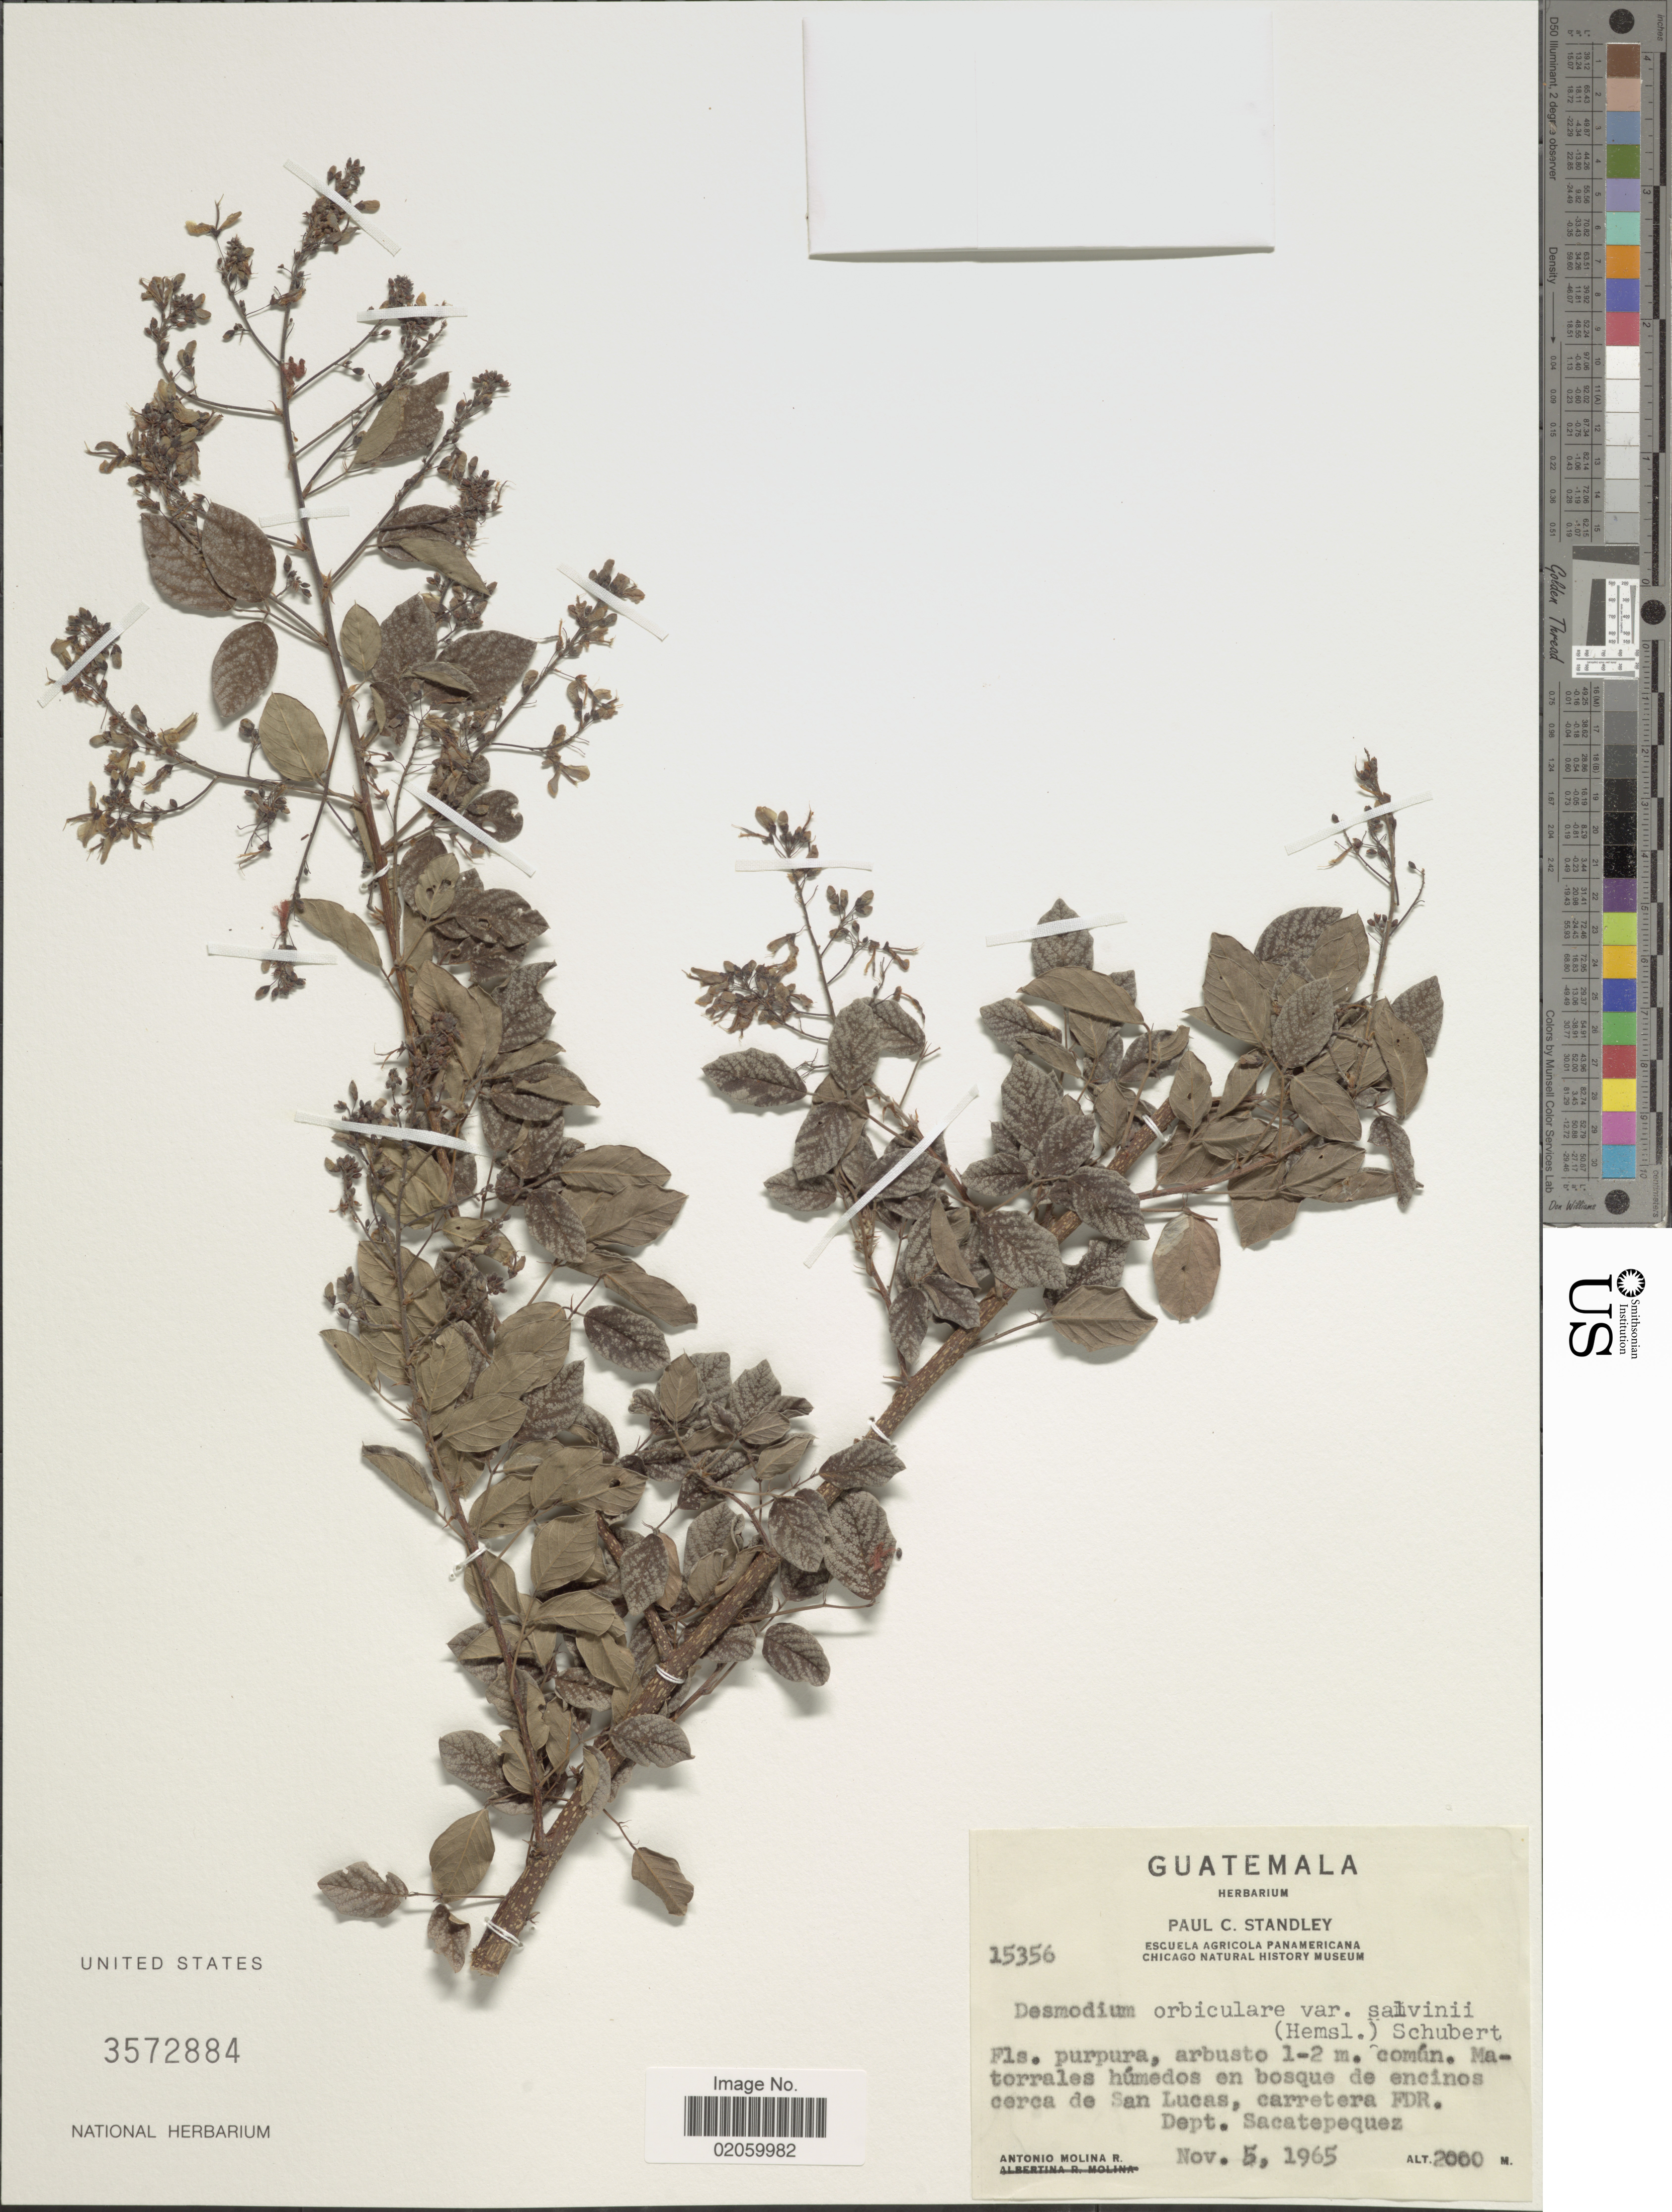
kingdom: Plantae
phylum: Tracheophyta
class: Magnoliopsida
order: Fabales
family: Fabaceae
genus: Desmodium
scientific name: Desmodium orbiculare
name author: Schltdl.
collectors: A. Molina R.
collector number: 15356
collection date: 1965-11-05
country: Guatemala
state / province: Sacatepéquez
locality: Matorrales humedos en bosque de encinos cerca de San Lucas, carretera FDR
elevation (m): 2000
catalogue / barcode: US 3572884